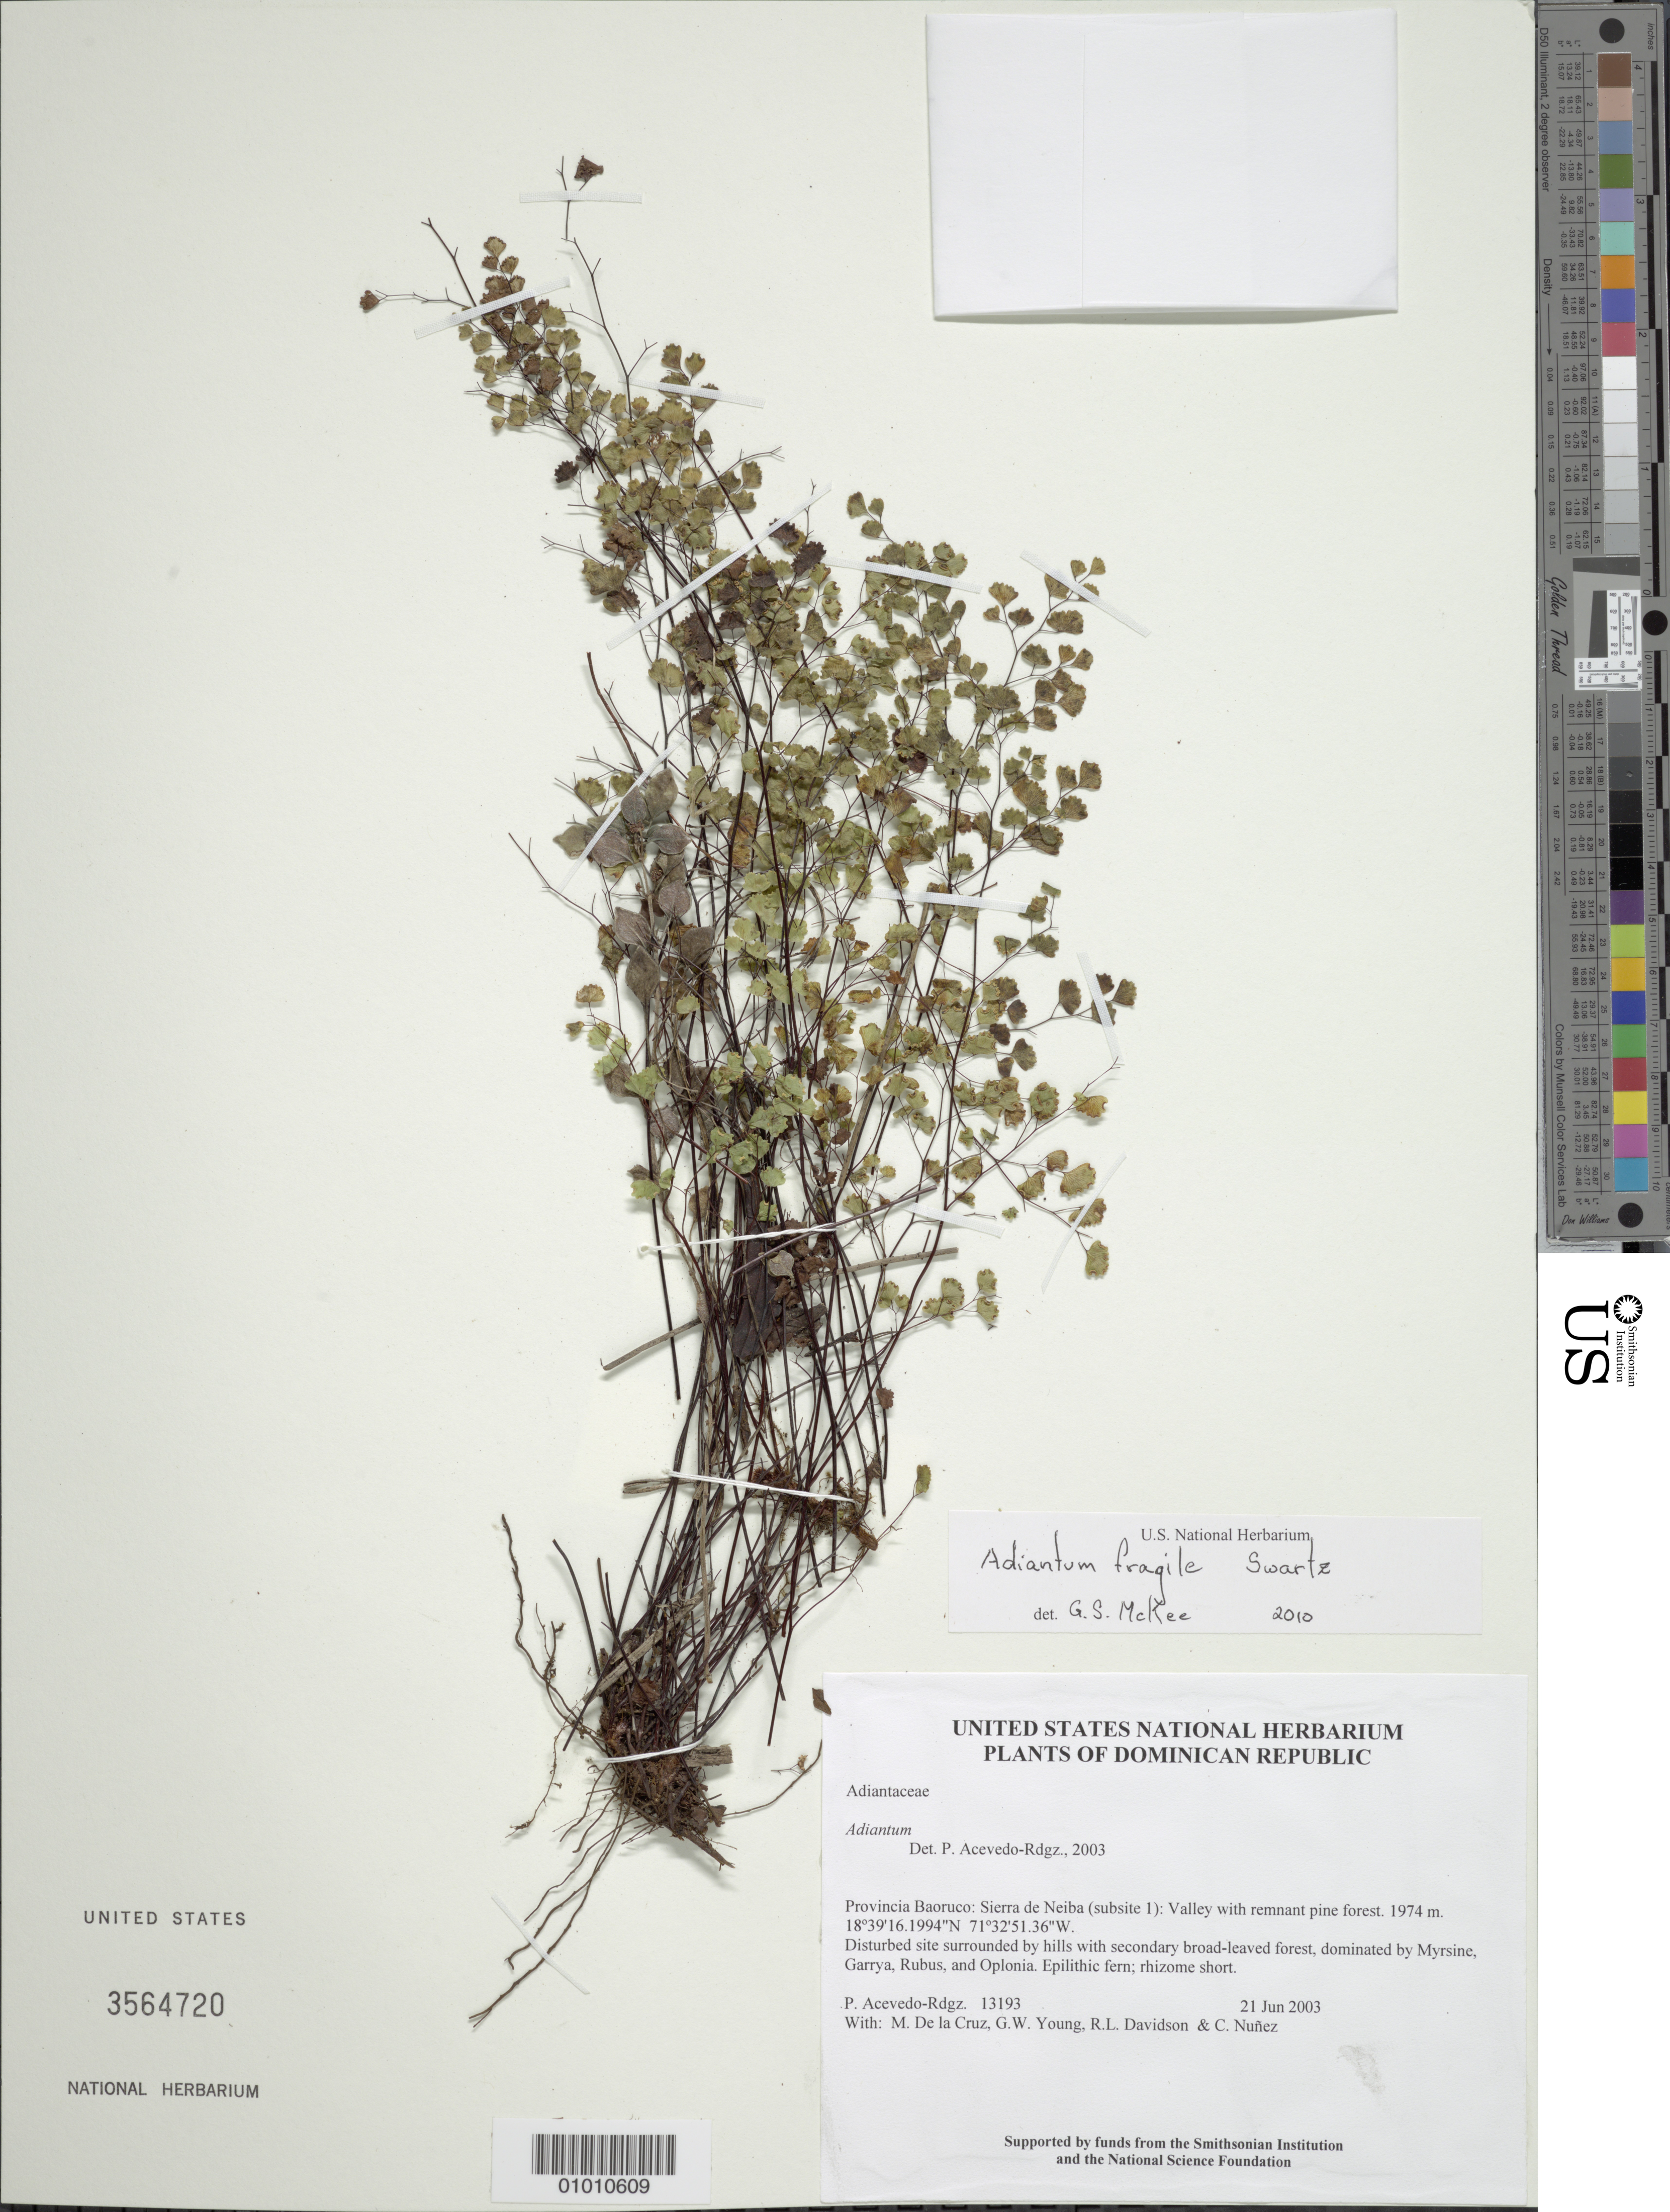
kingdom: Plantae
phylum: Tracheophyta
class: Polypodiopsida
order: Polypodiales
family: Pteridaceae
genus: Adiantum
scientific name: Adiantum fragile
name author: Sw.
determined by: McKee, G. S., (US), NMNH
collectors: P. Acevedo-Rodr., M. de la Cruz, J. Rawlins, G. Young, R. Davidson & C. Nunez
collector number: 13193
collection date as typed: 21 Jun 2003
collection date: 2003-06-21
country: Dominican Republic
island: Hispaniola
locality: Provincia Baoruco: Sierra de Neiba (subsite 1): Valley with remnant pine forest.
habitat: Disturbed site surrounded by hills with secondary broad-leaved forest, dominated by Myrsine, Garrya, Rubus, and Oplonia.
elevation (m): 1974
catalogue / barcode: US 3564720